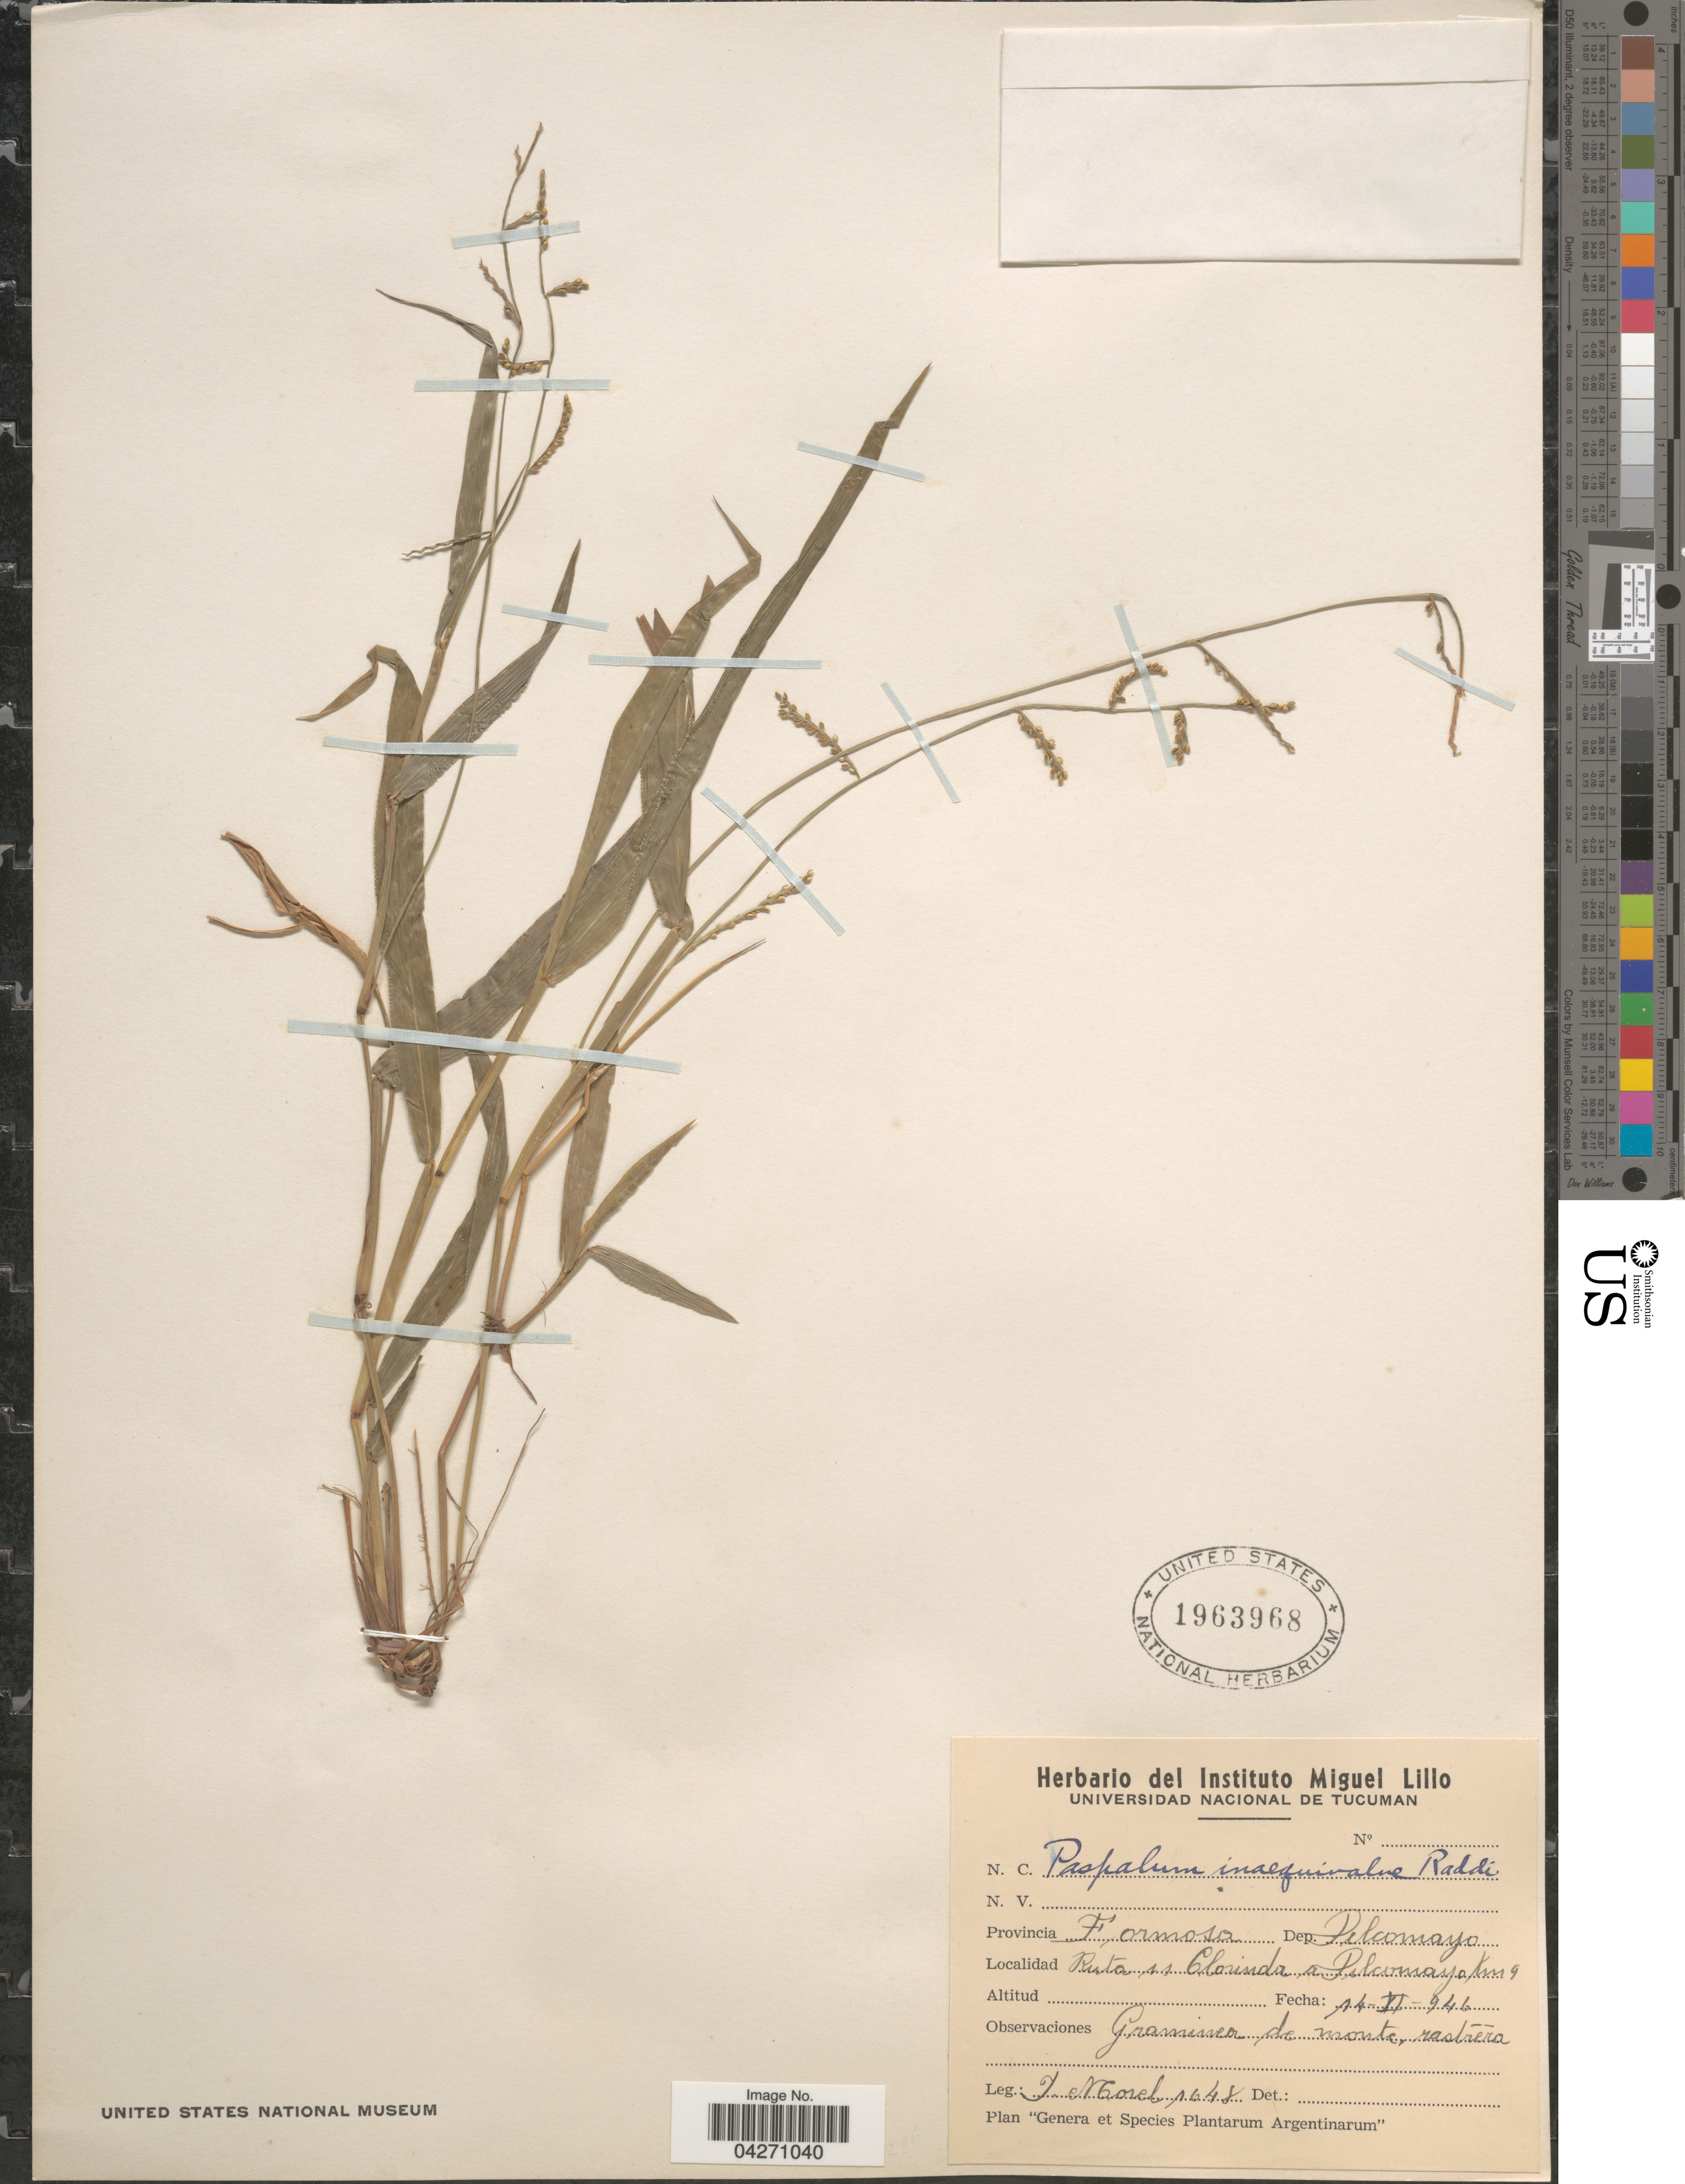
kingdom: Plantae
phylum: Tracheophyta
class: Liliopsida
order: Poales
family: Poaceae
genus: Paspalum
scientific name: Paspalum inaequivalve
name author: Raddi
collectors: I. Morel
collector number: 1648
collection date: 1946-11-14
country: Argentina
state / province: Formosa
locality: Dep. Pilcomayo. Ruta 11 Clorinda a Pilcomayo Km 9.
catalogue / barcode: US 1963968